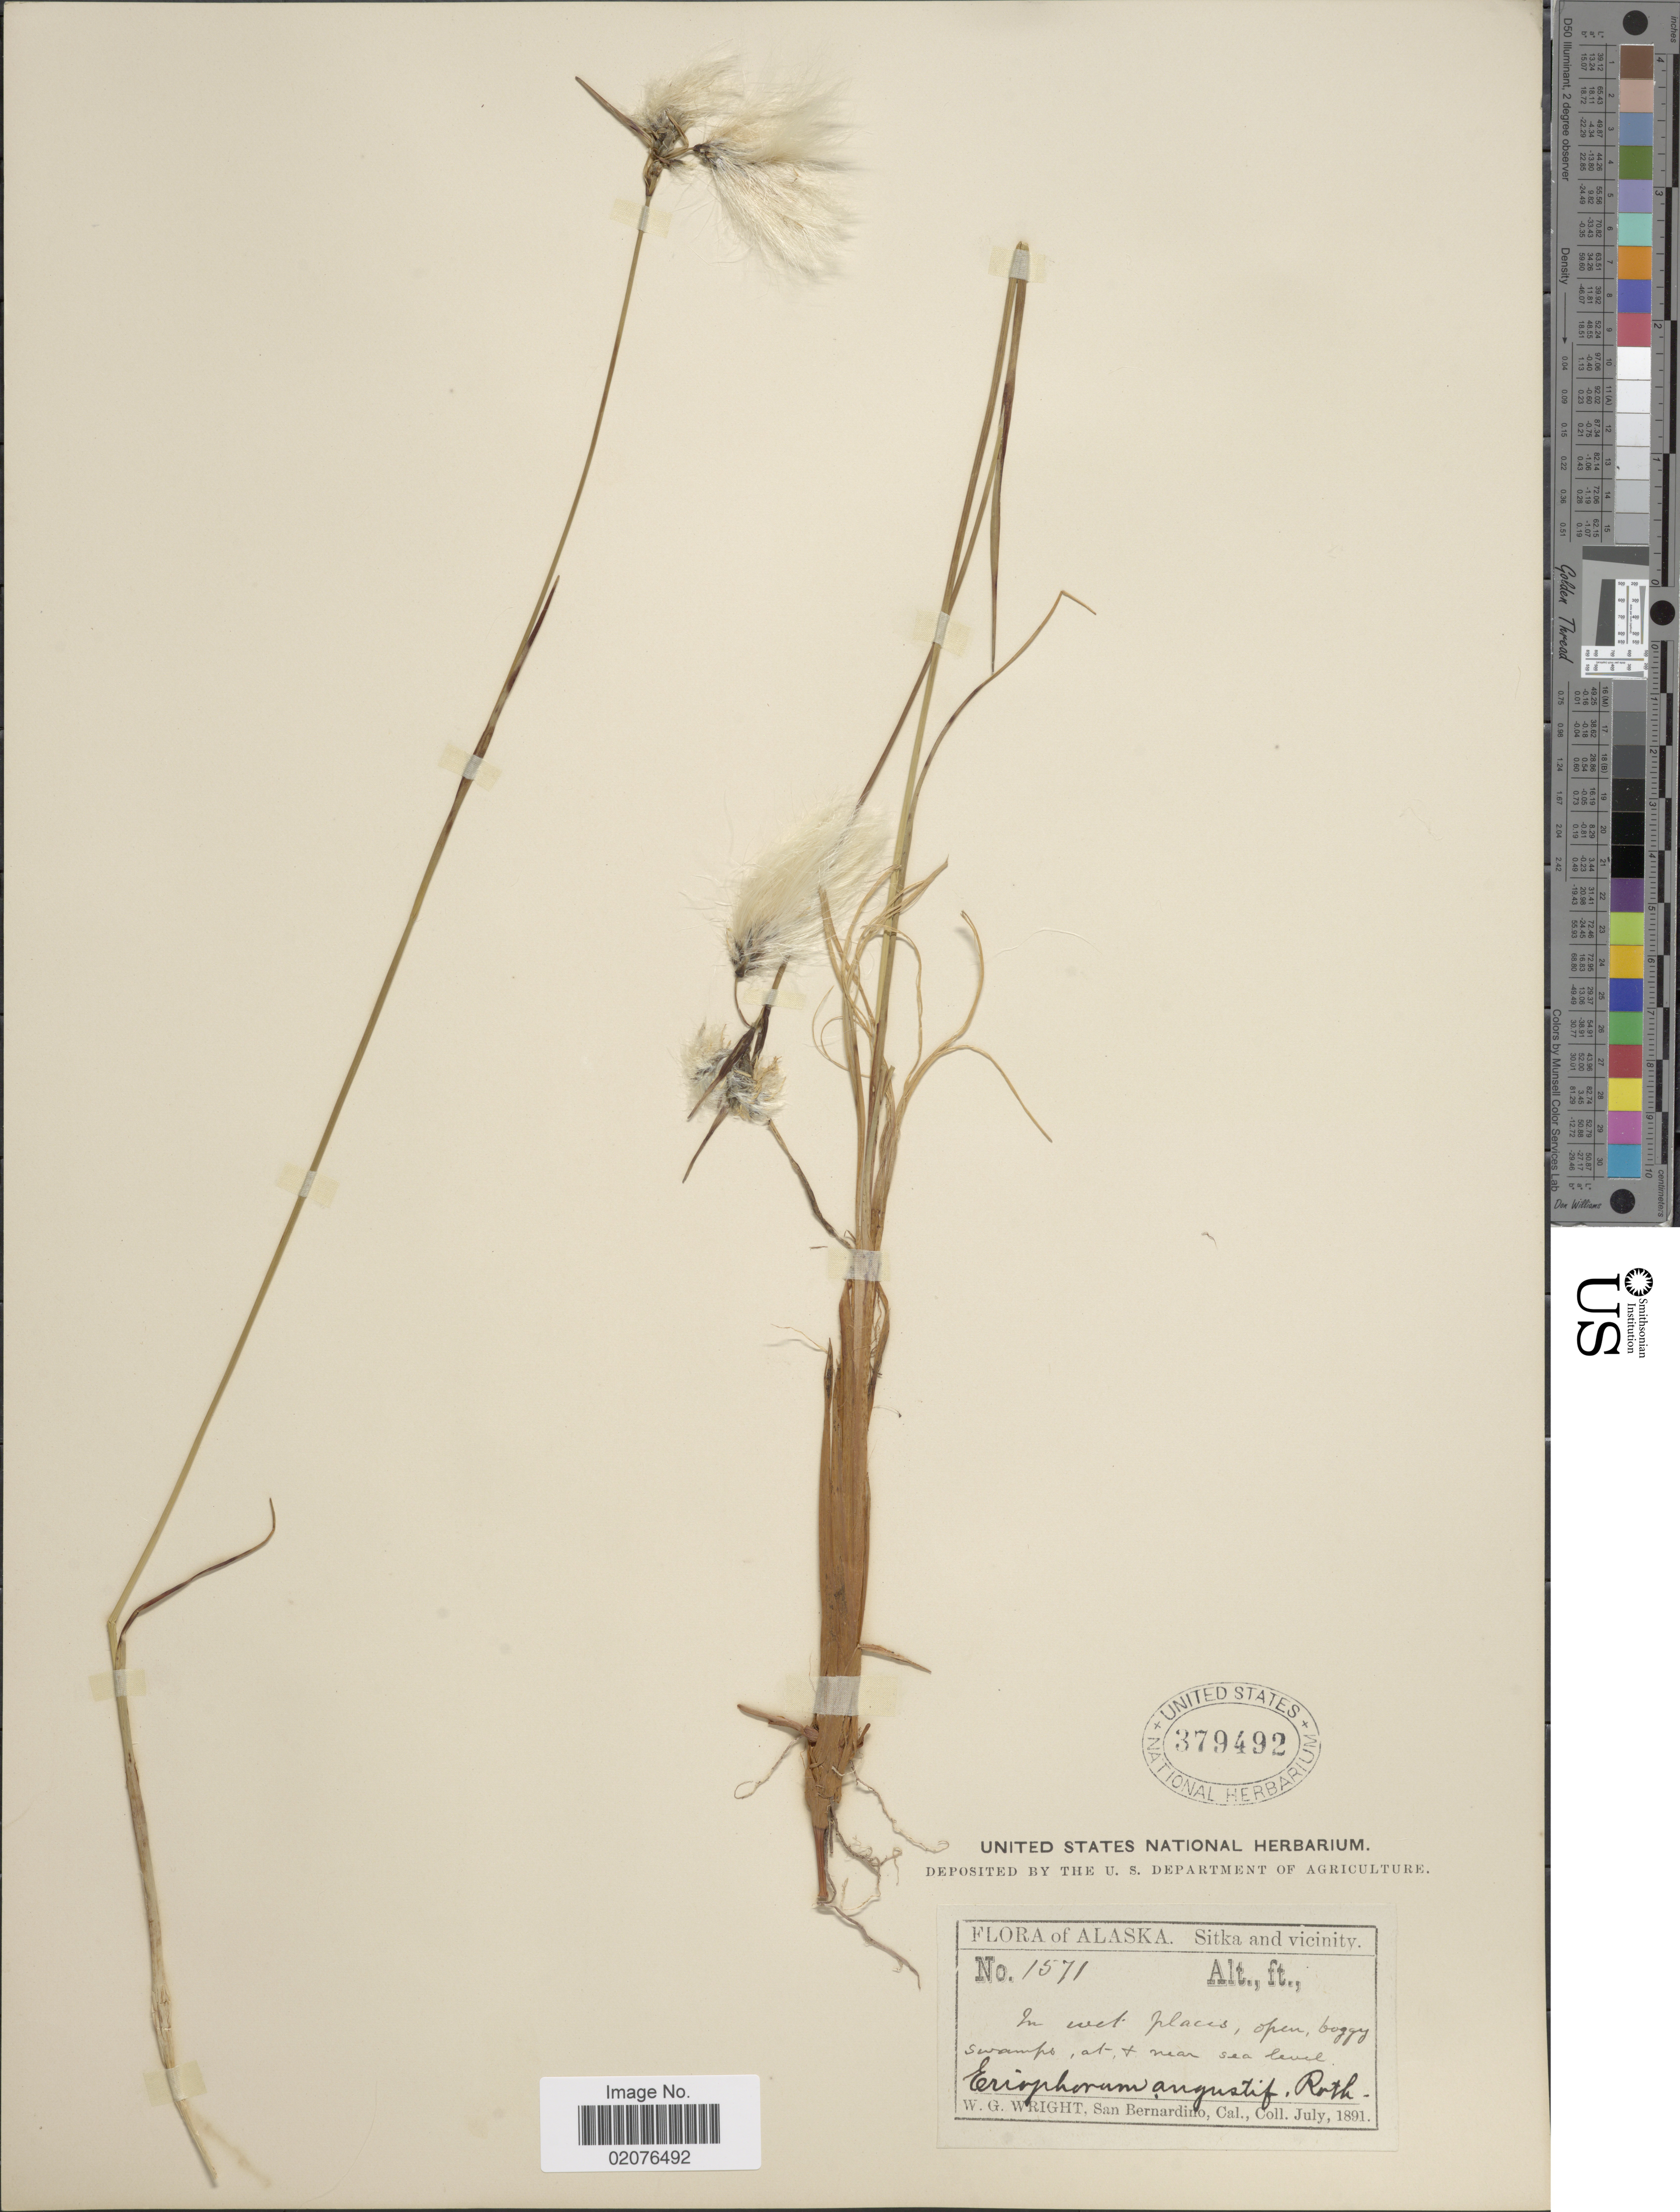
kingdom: Plantae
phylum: Tracheophyta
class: Liliopsida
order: Poales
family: Cyperaceae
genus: Eriophorum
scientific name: Eriophorum angustifolium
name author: Honck.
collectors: W. G. Wright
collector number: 1571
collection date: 1891-07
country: United States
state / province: Alaska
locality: Sitka and vicinity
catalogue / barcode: US 379492